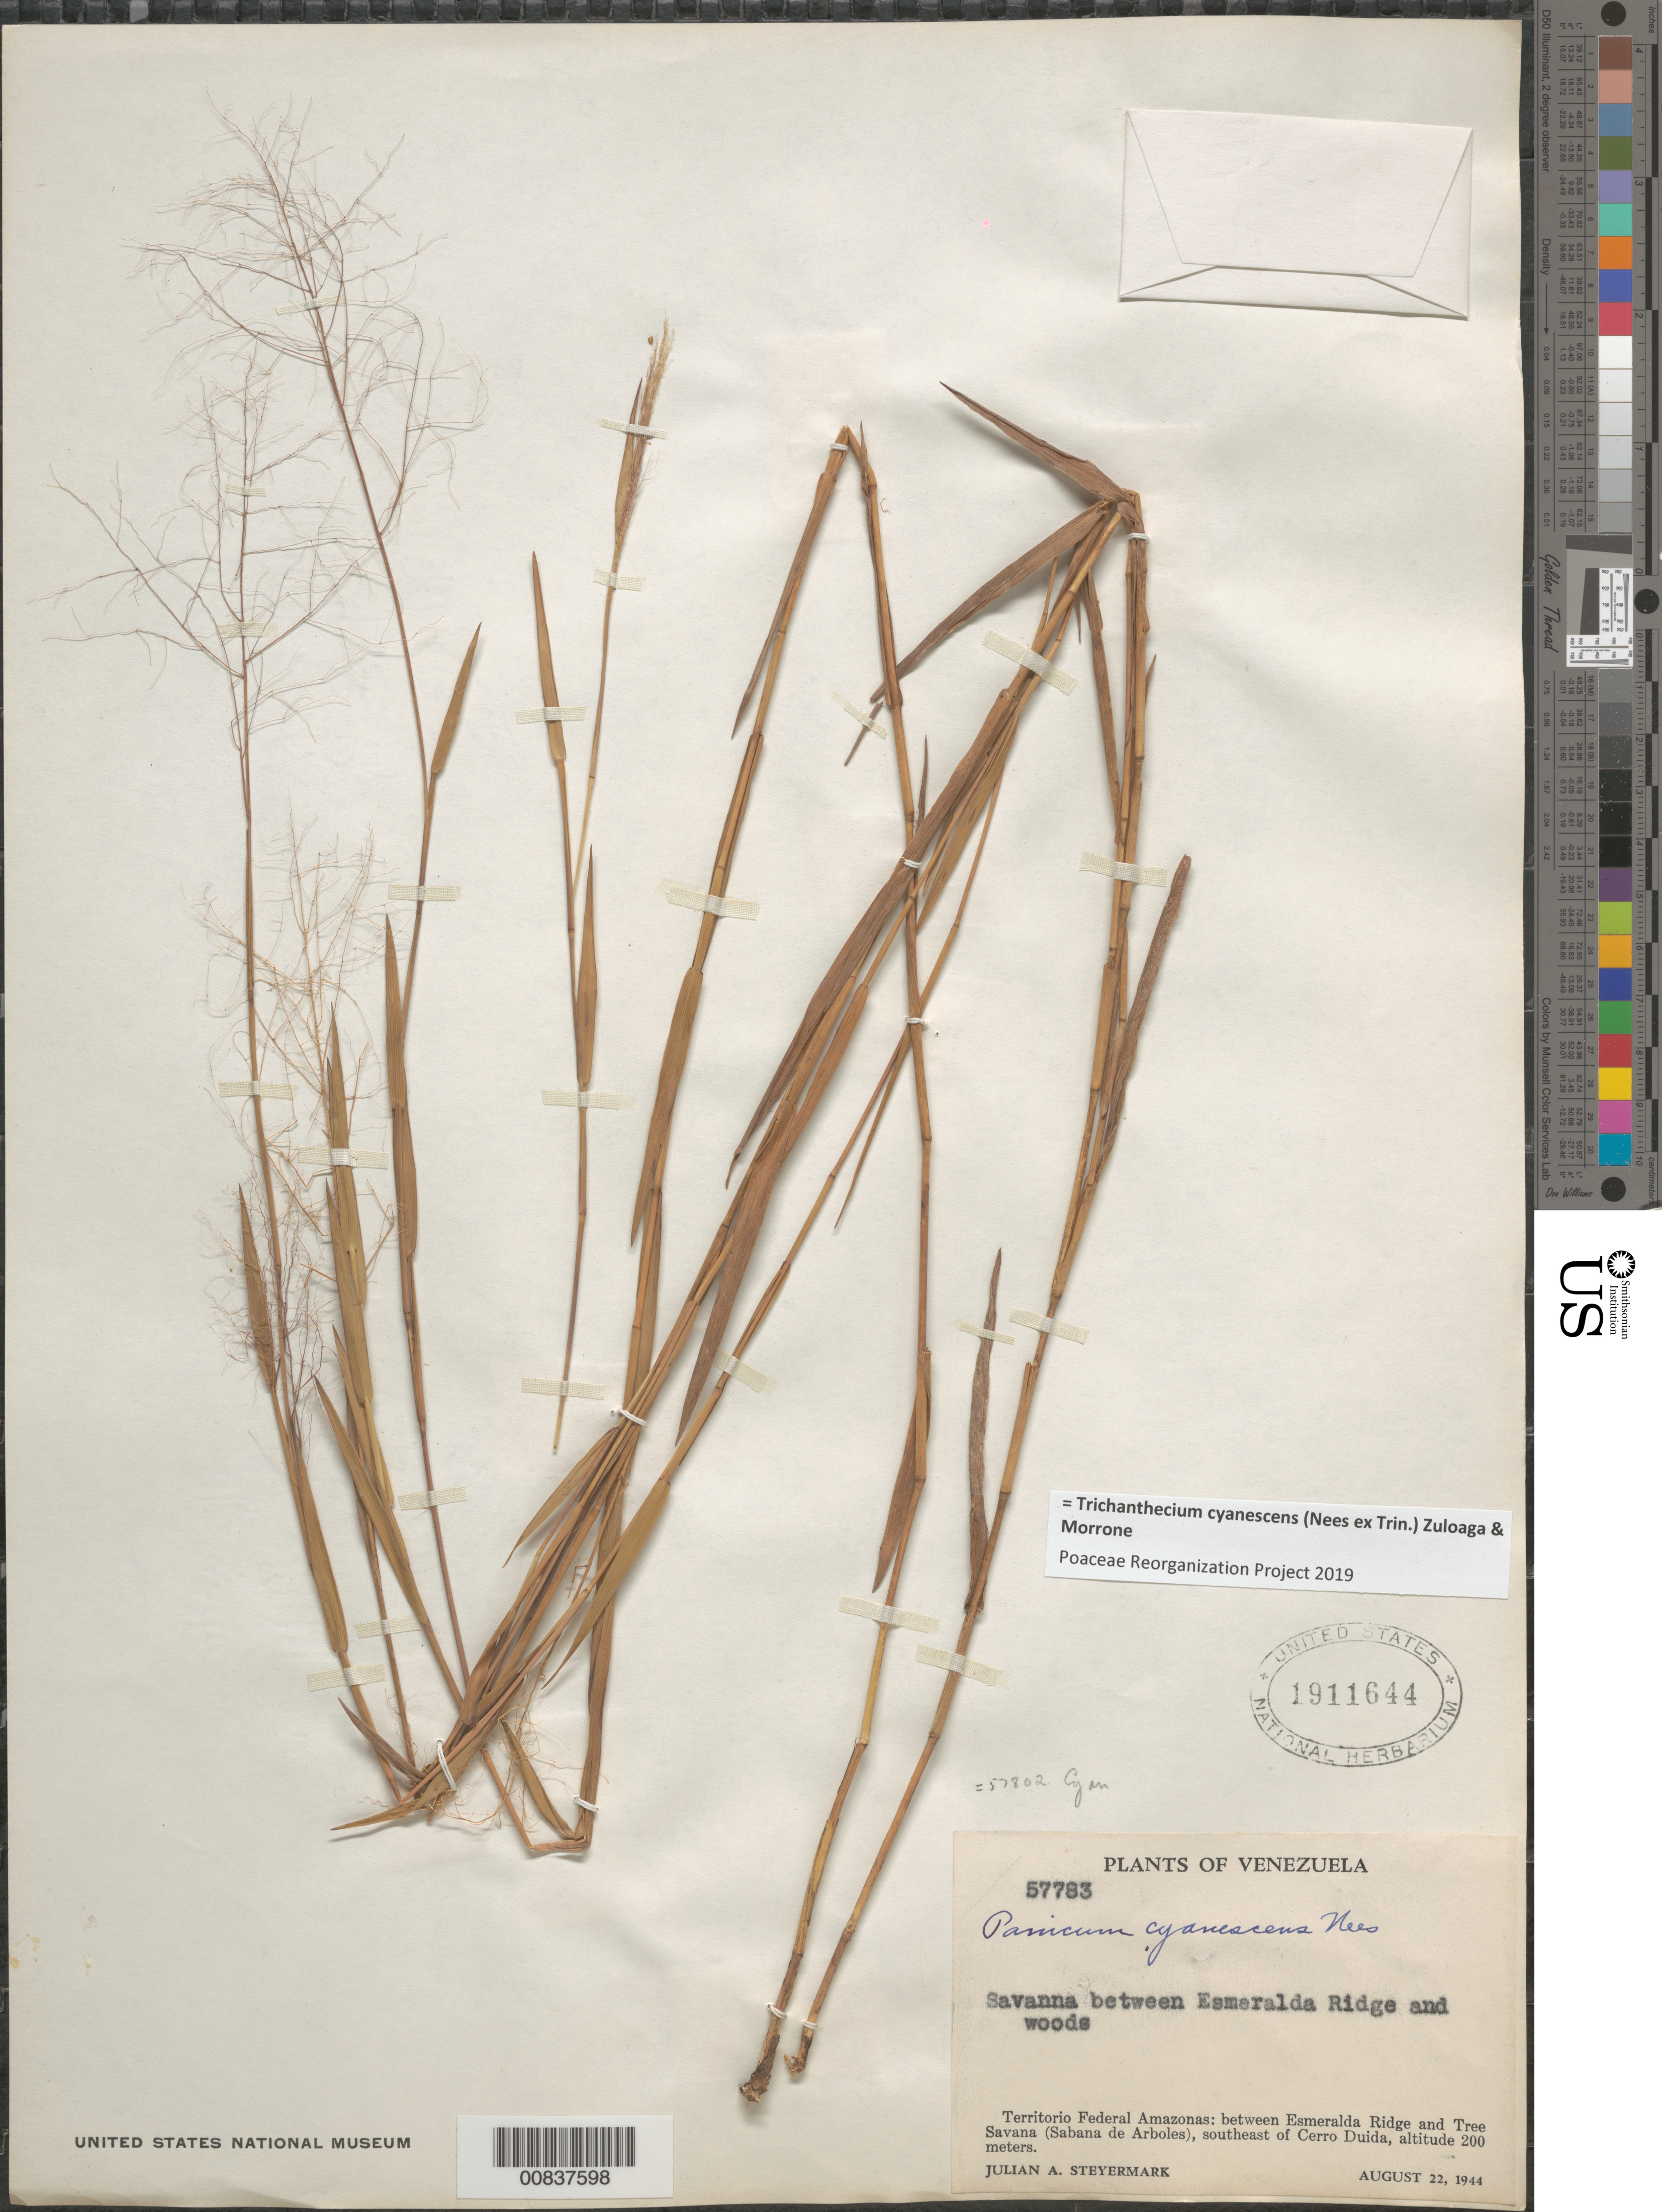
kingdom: Plantae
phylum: Tracheophyta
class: Liliopsida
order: Poales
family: Poaceae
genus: Panicum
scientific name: Panicum cyanescens var. pubescens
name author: Mart. in Döll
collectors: J. Steyermark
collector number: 57783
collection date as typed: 22-Aug-44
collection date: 1944-08-22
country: Venezuela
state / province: Amazonas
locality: Esmeralda Ridge to Tree Savanna (Sabana de Arboles), southeast of Cerro Duida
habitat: Savanna between ridge and woods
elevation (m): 200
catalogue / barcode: US 1911644